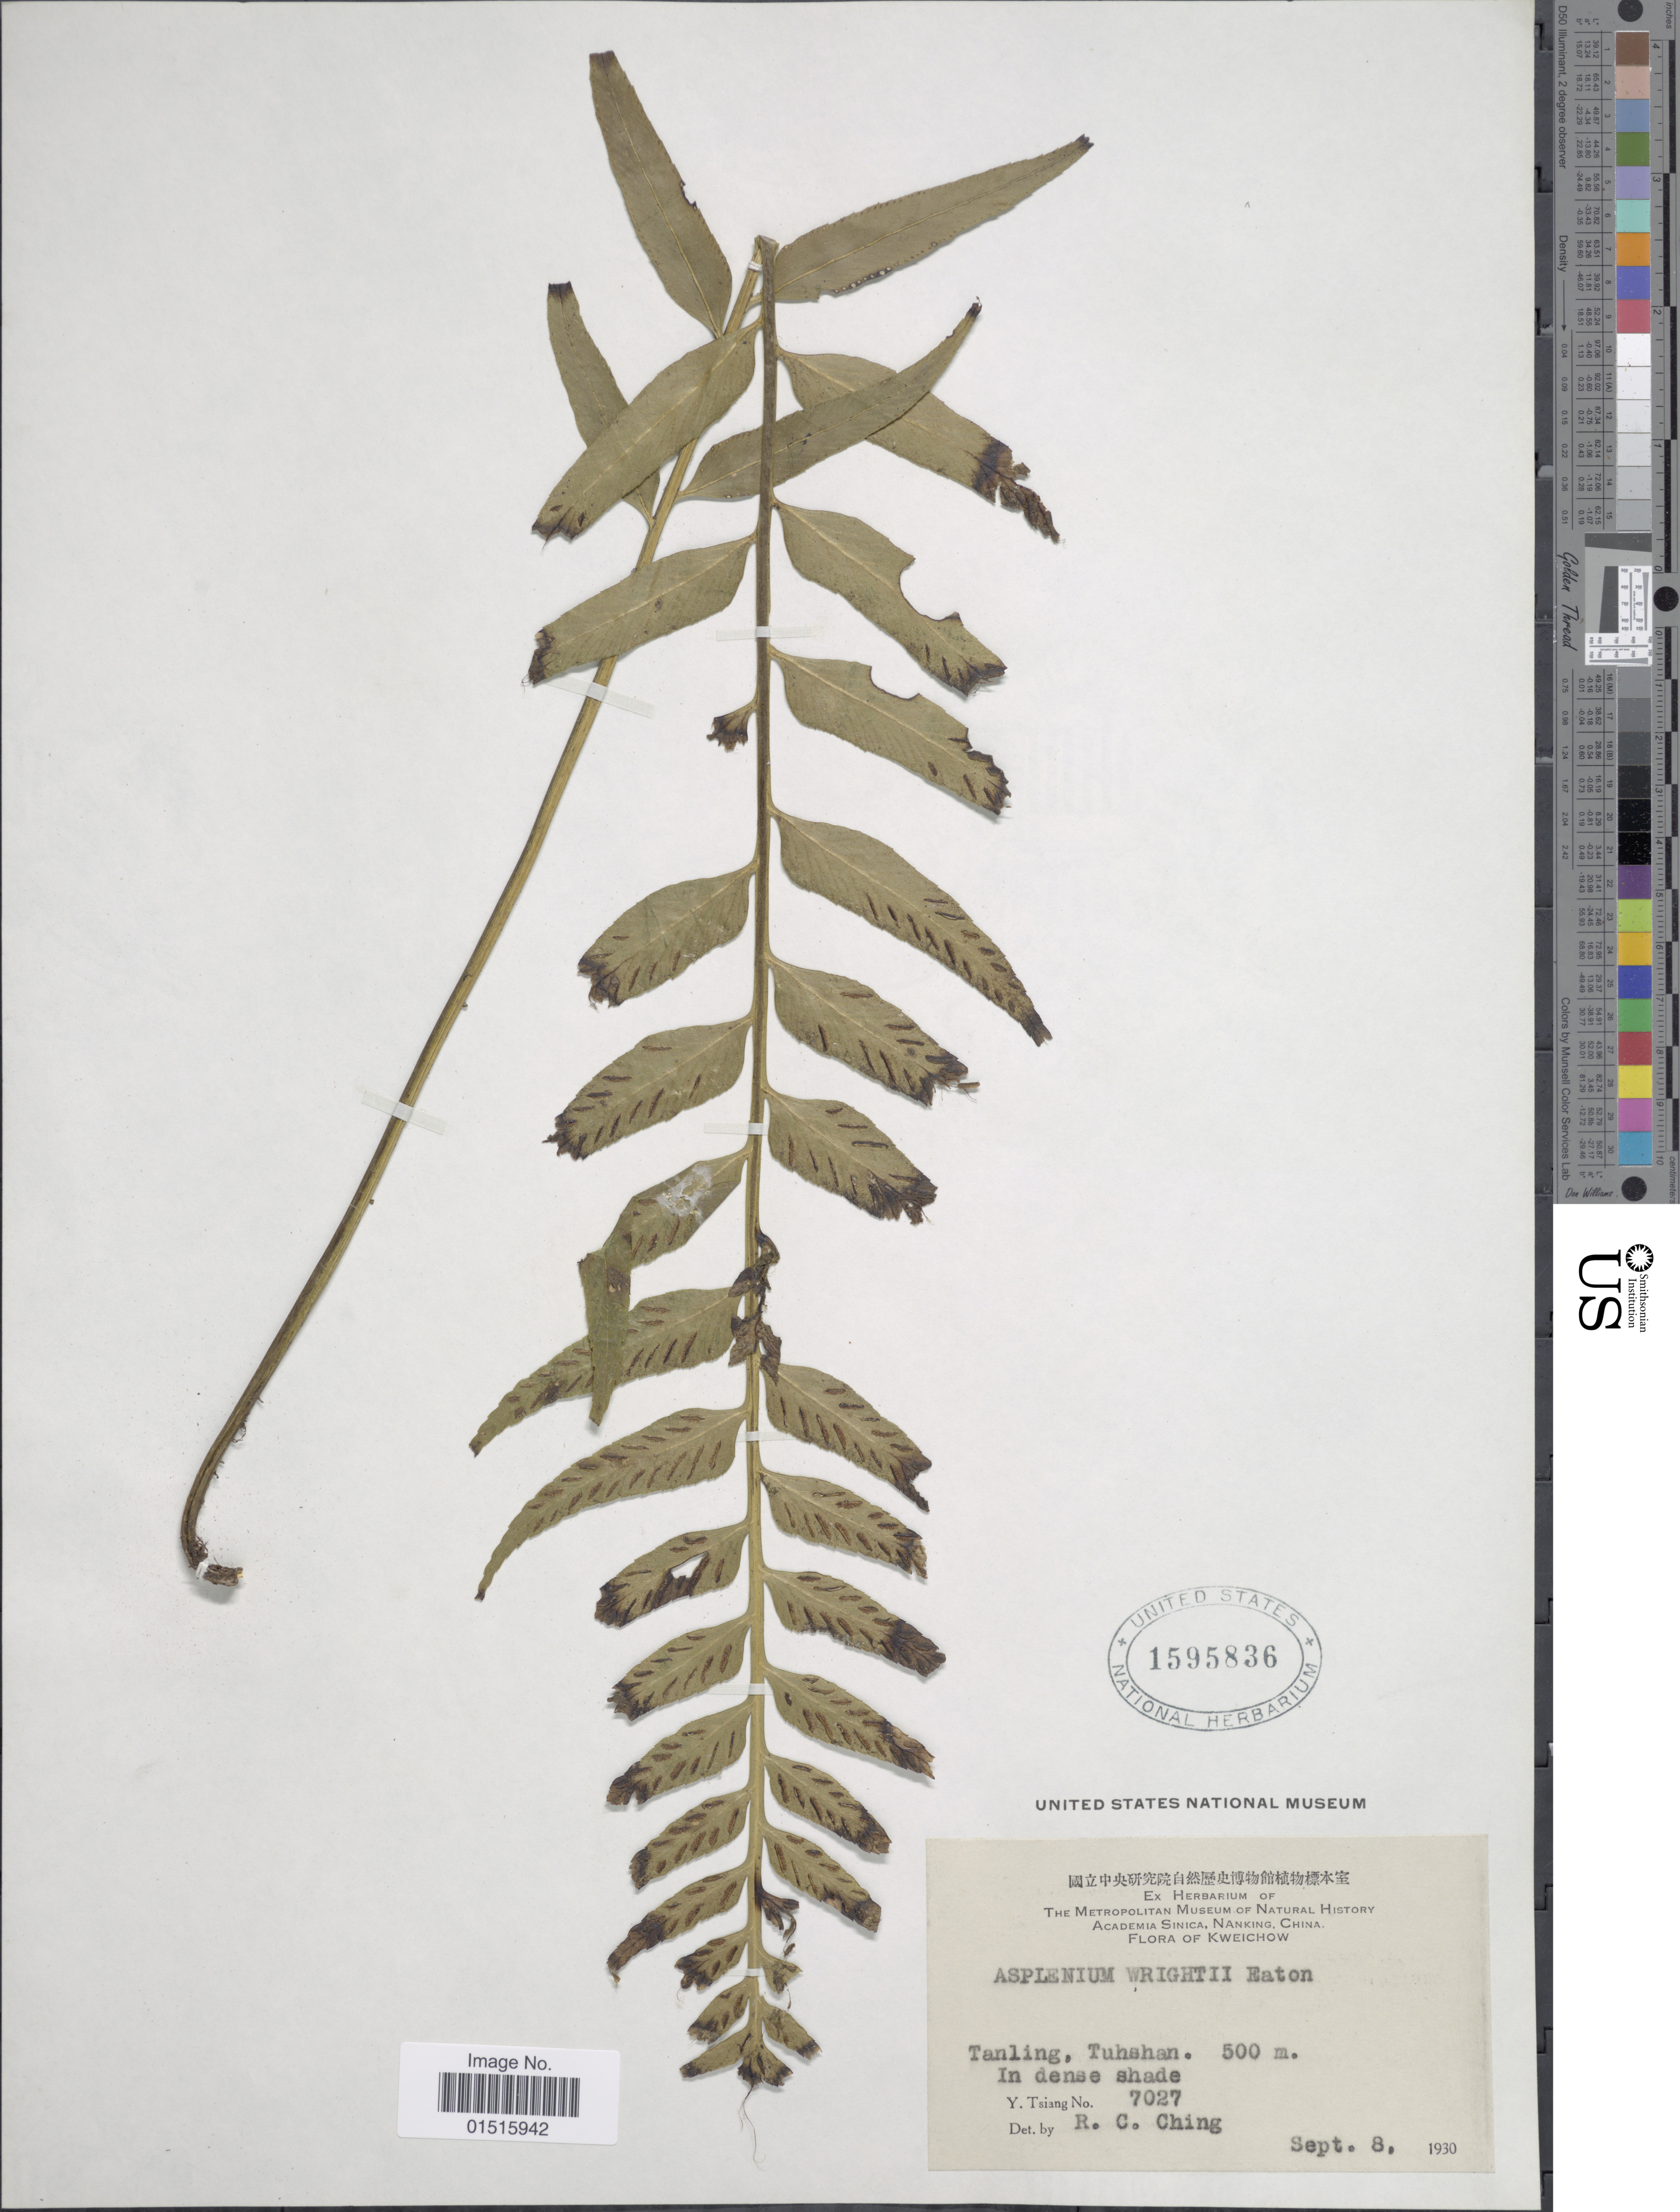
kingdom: Plantae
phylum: Tracheophyta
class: Polypodiopsida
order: Polypodiales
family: Aspleniaceae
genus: Asplenium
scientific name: Asplenium wrightii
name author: D.C. Eaton ex Hook.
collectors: Y. Tsiang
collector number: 7027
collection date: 1930-09-08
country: China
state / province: Guizhou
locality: Flora of Kweichow, Tanling, Tuhshan.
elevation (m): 500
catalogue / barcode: US 1595836